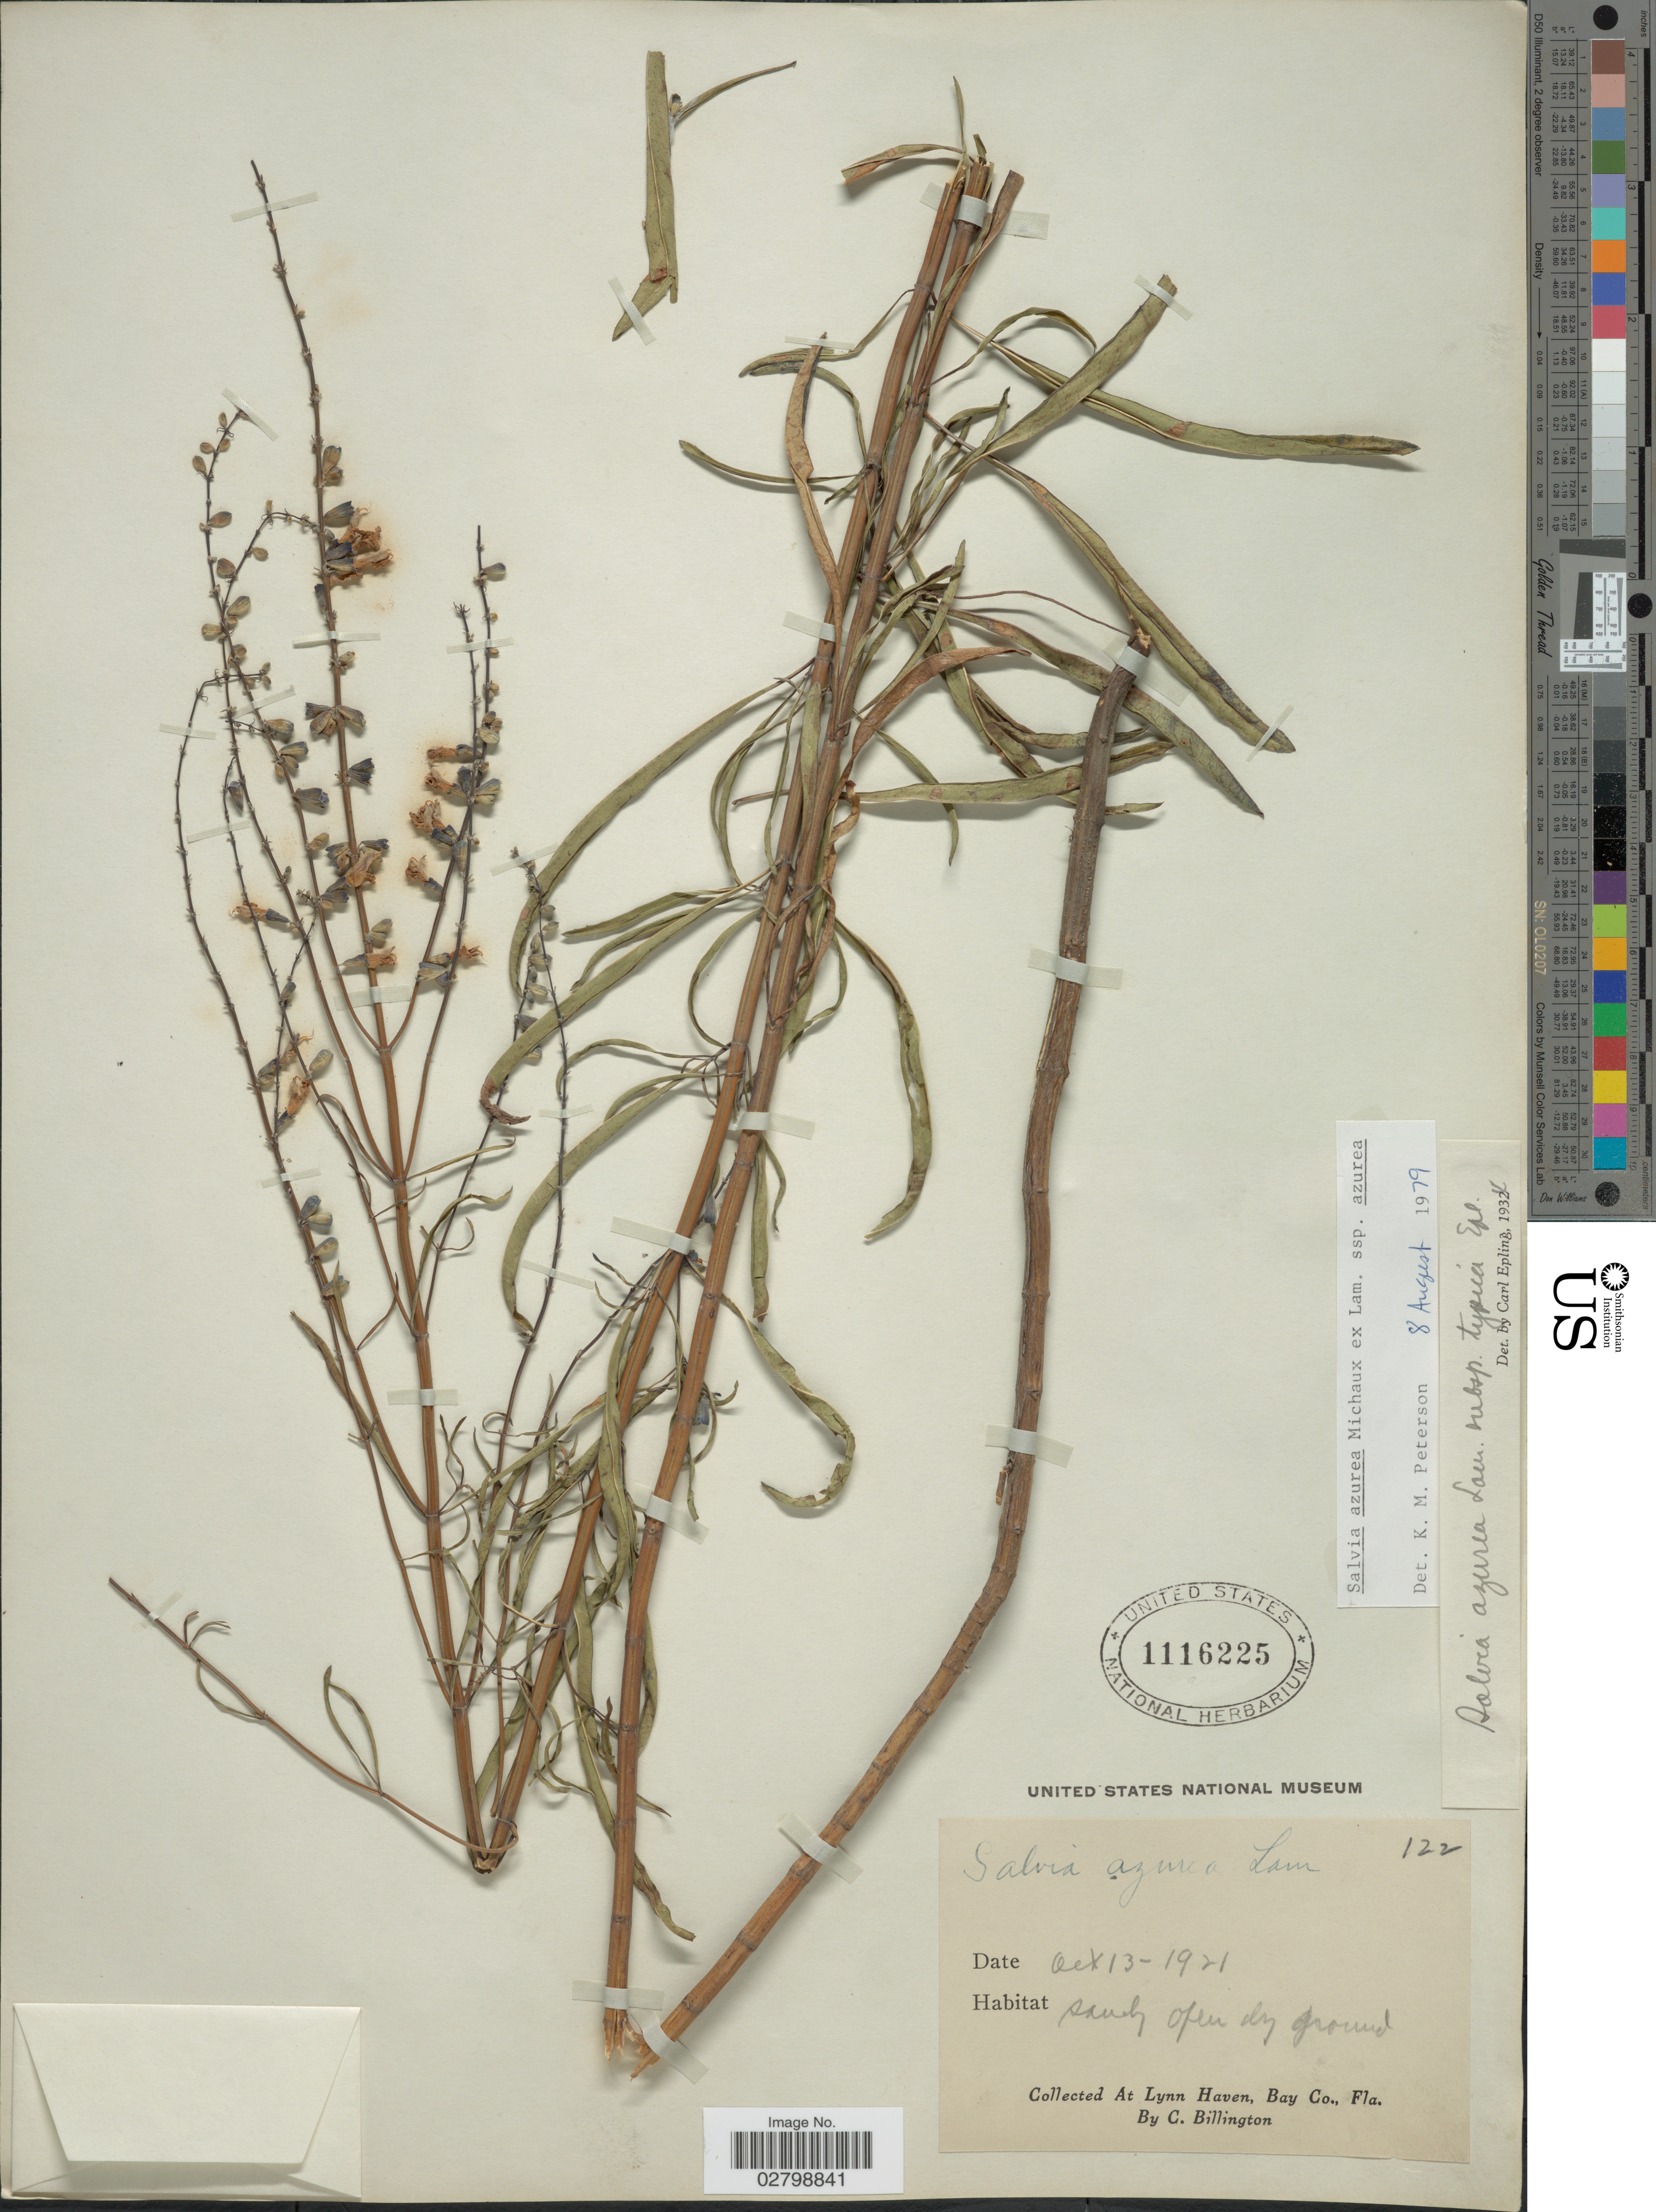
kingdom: Plantae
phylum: Tracheophyta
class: Magnoliopsida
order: Lamiales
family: Lamiaceae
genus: Salvia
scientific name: Salvia azurea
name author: Michx. ex Vahl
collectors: C. Billington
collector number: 122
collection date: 1921-10-13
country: United States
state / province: Florida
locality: Lynn Haven, Bay Co.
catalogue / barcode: US 1116225